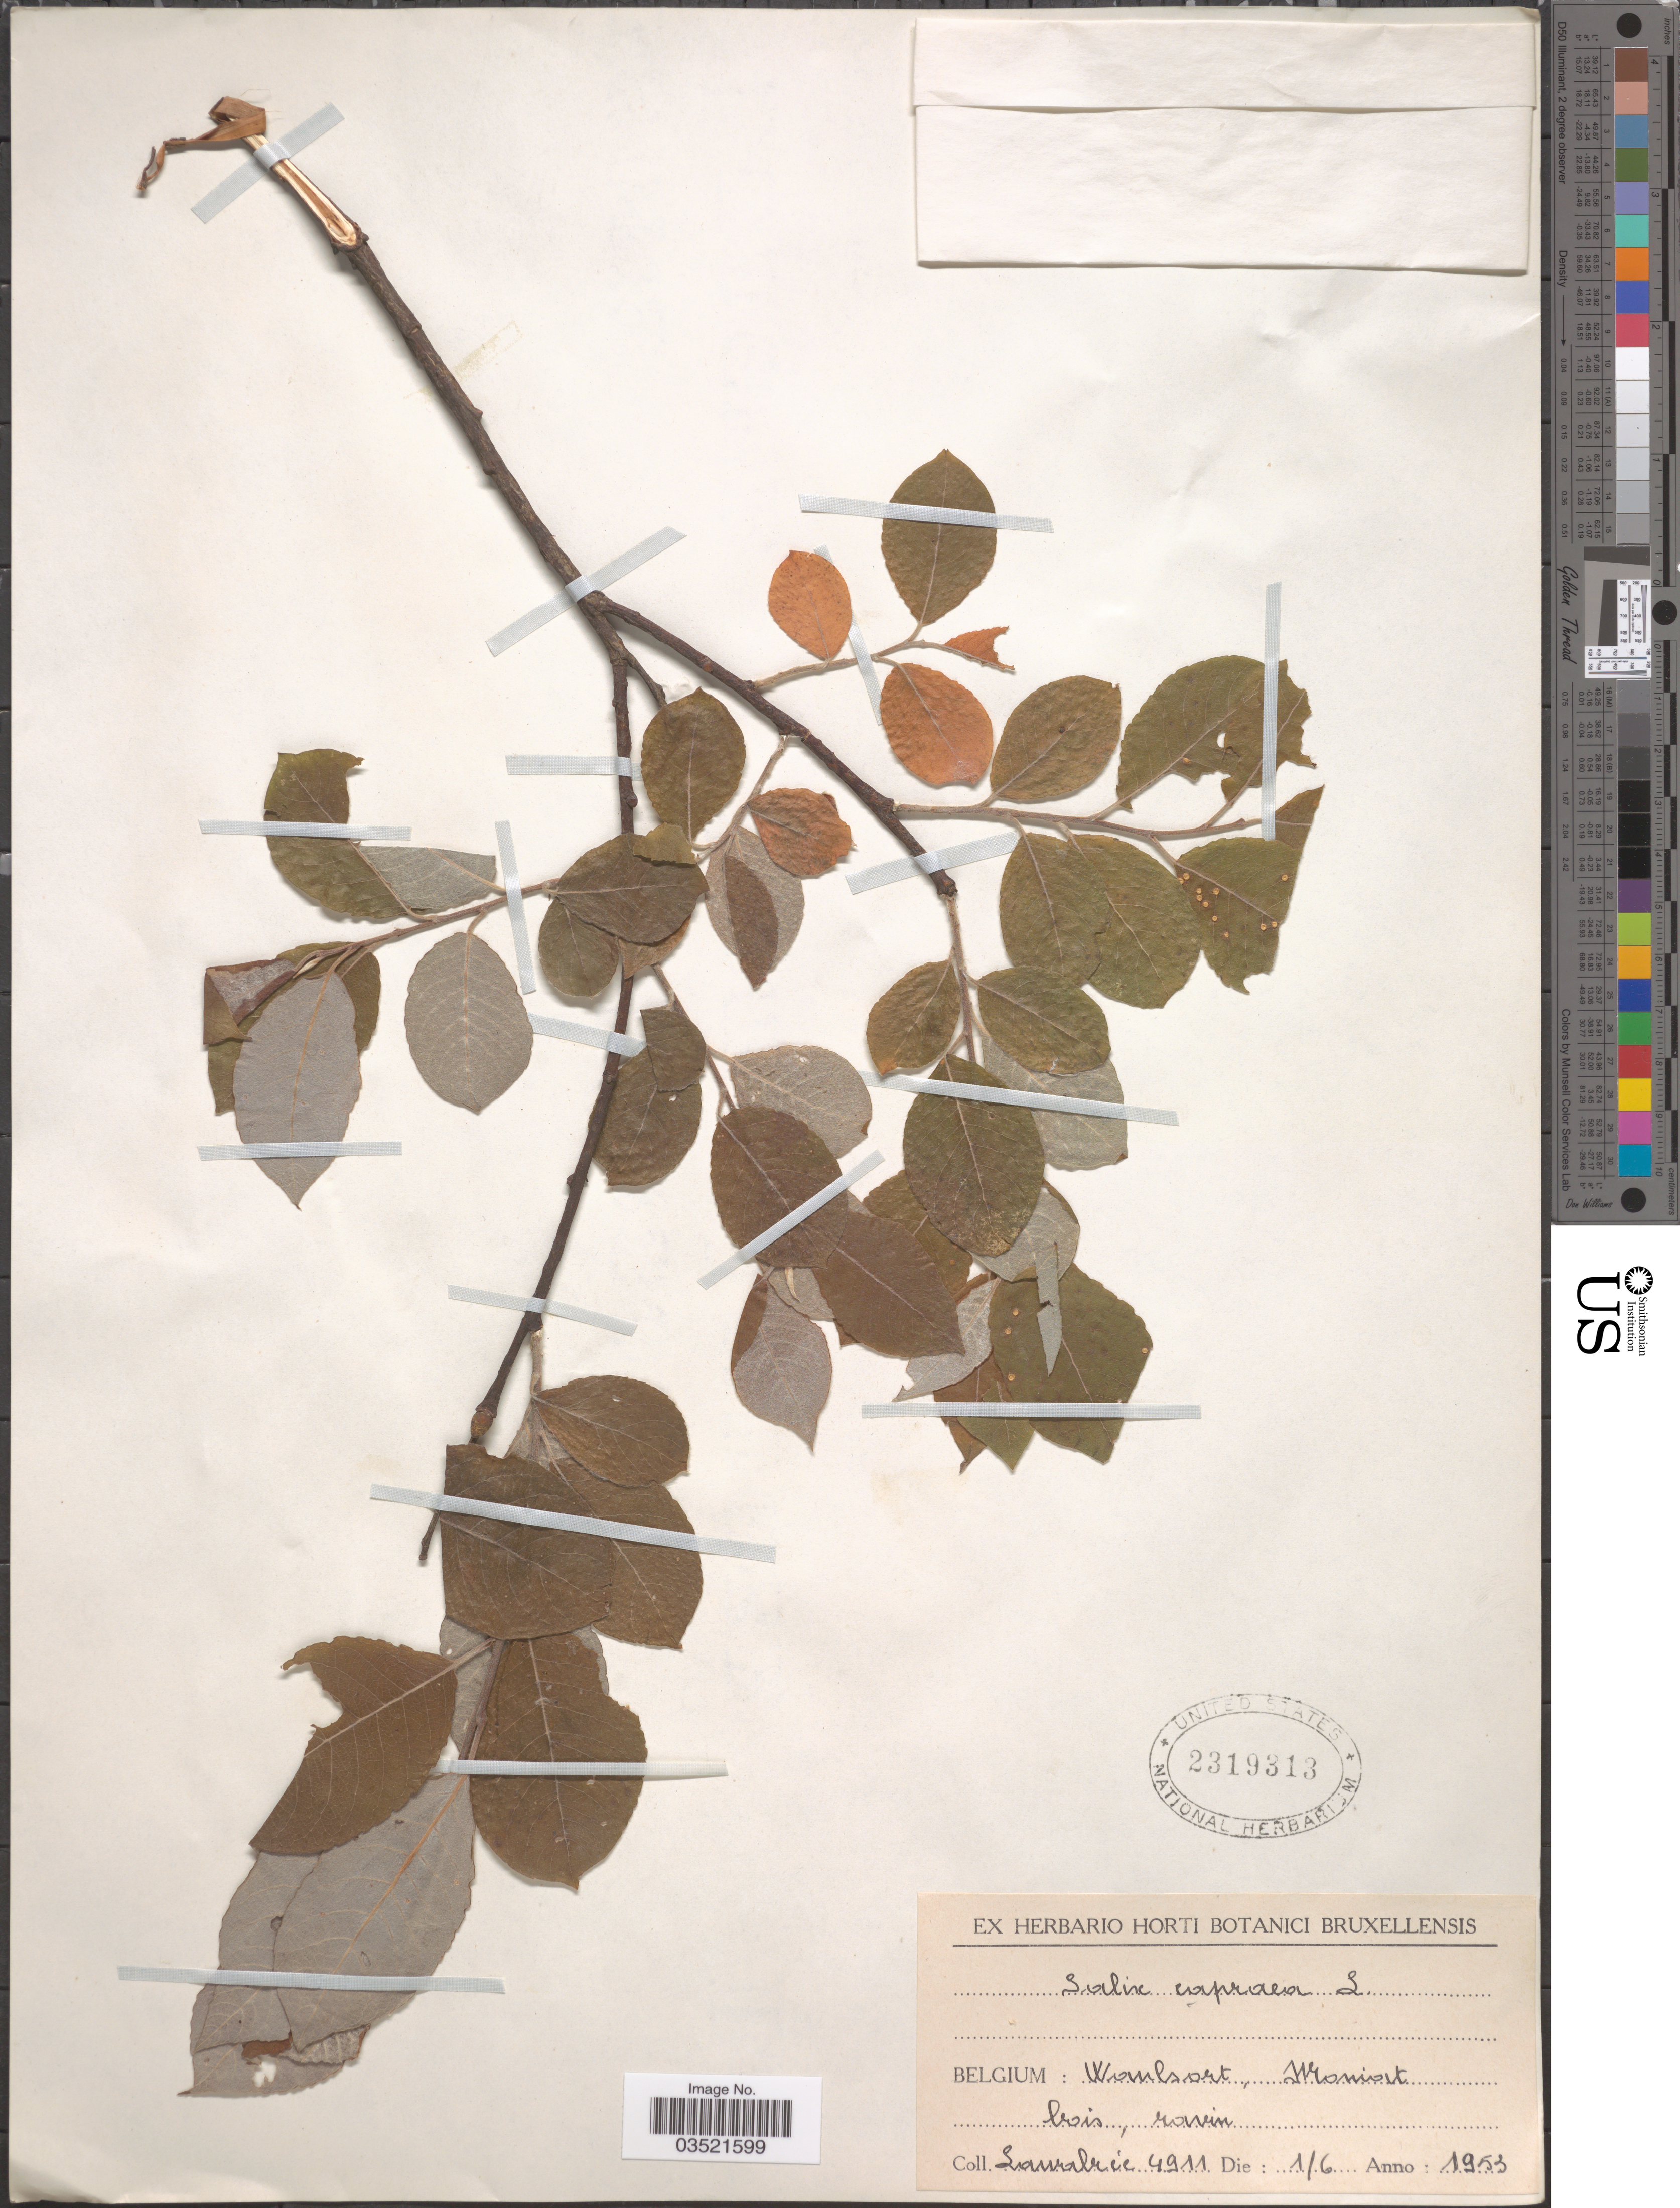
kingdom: Plantae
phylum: Tracheophyta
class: Magnoliopsida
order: Malpighiales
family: Salicaceae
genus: Salix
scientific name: Salix caprea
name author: L.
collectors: Lawalrée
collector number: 4911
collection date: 1953-06-01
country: Belgium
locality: Waulsort, Moniat.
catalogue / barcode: US 2319313